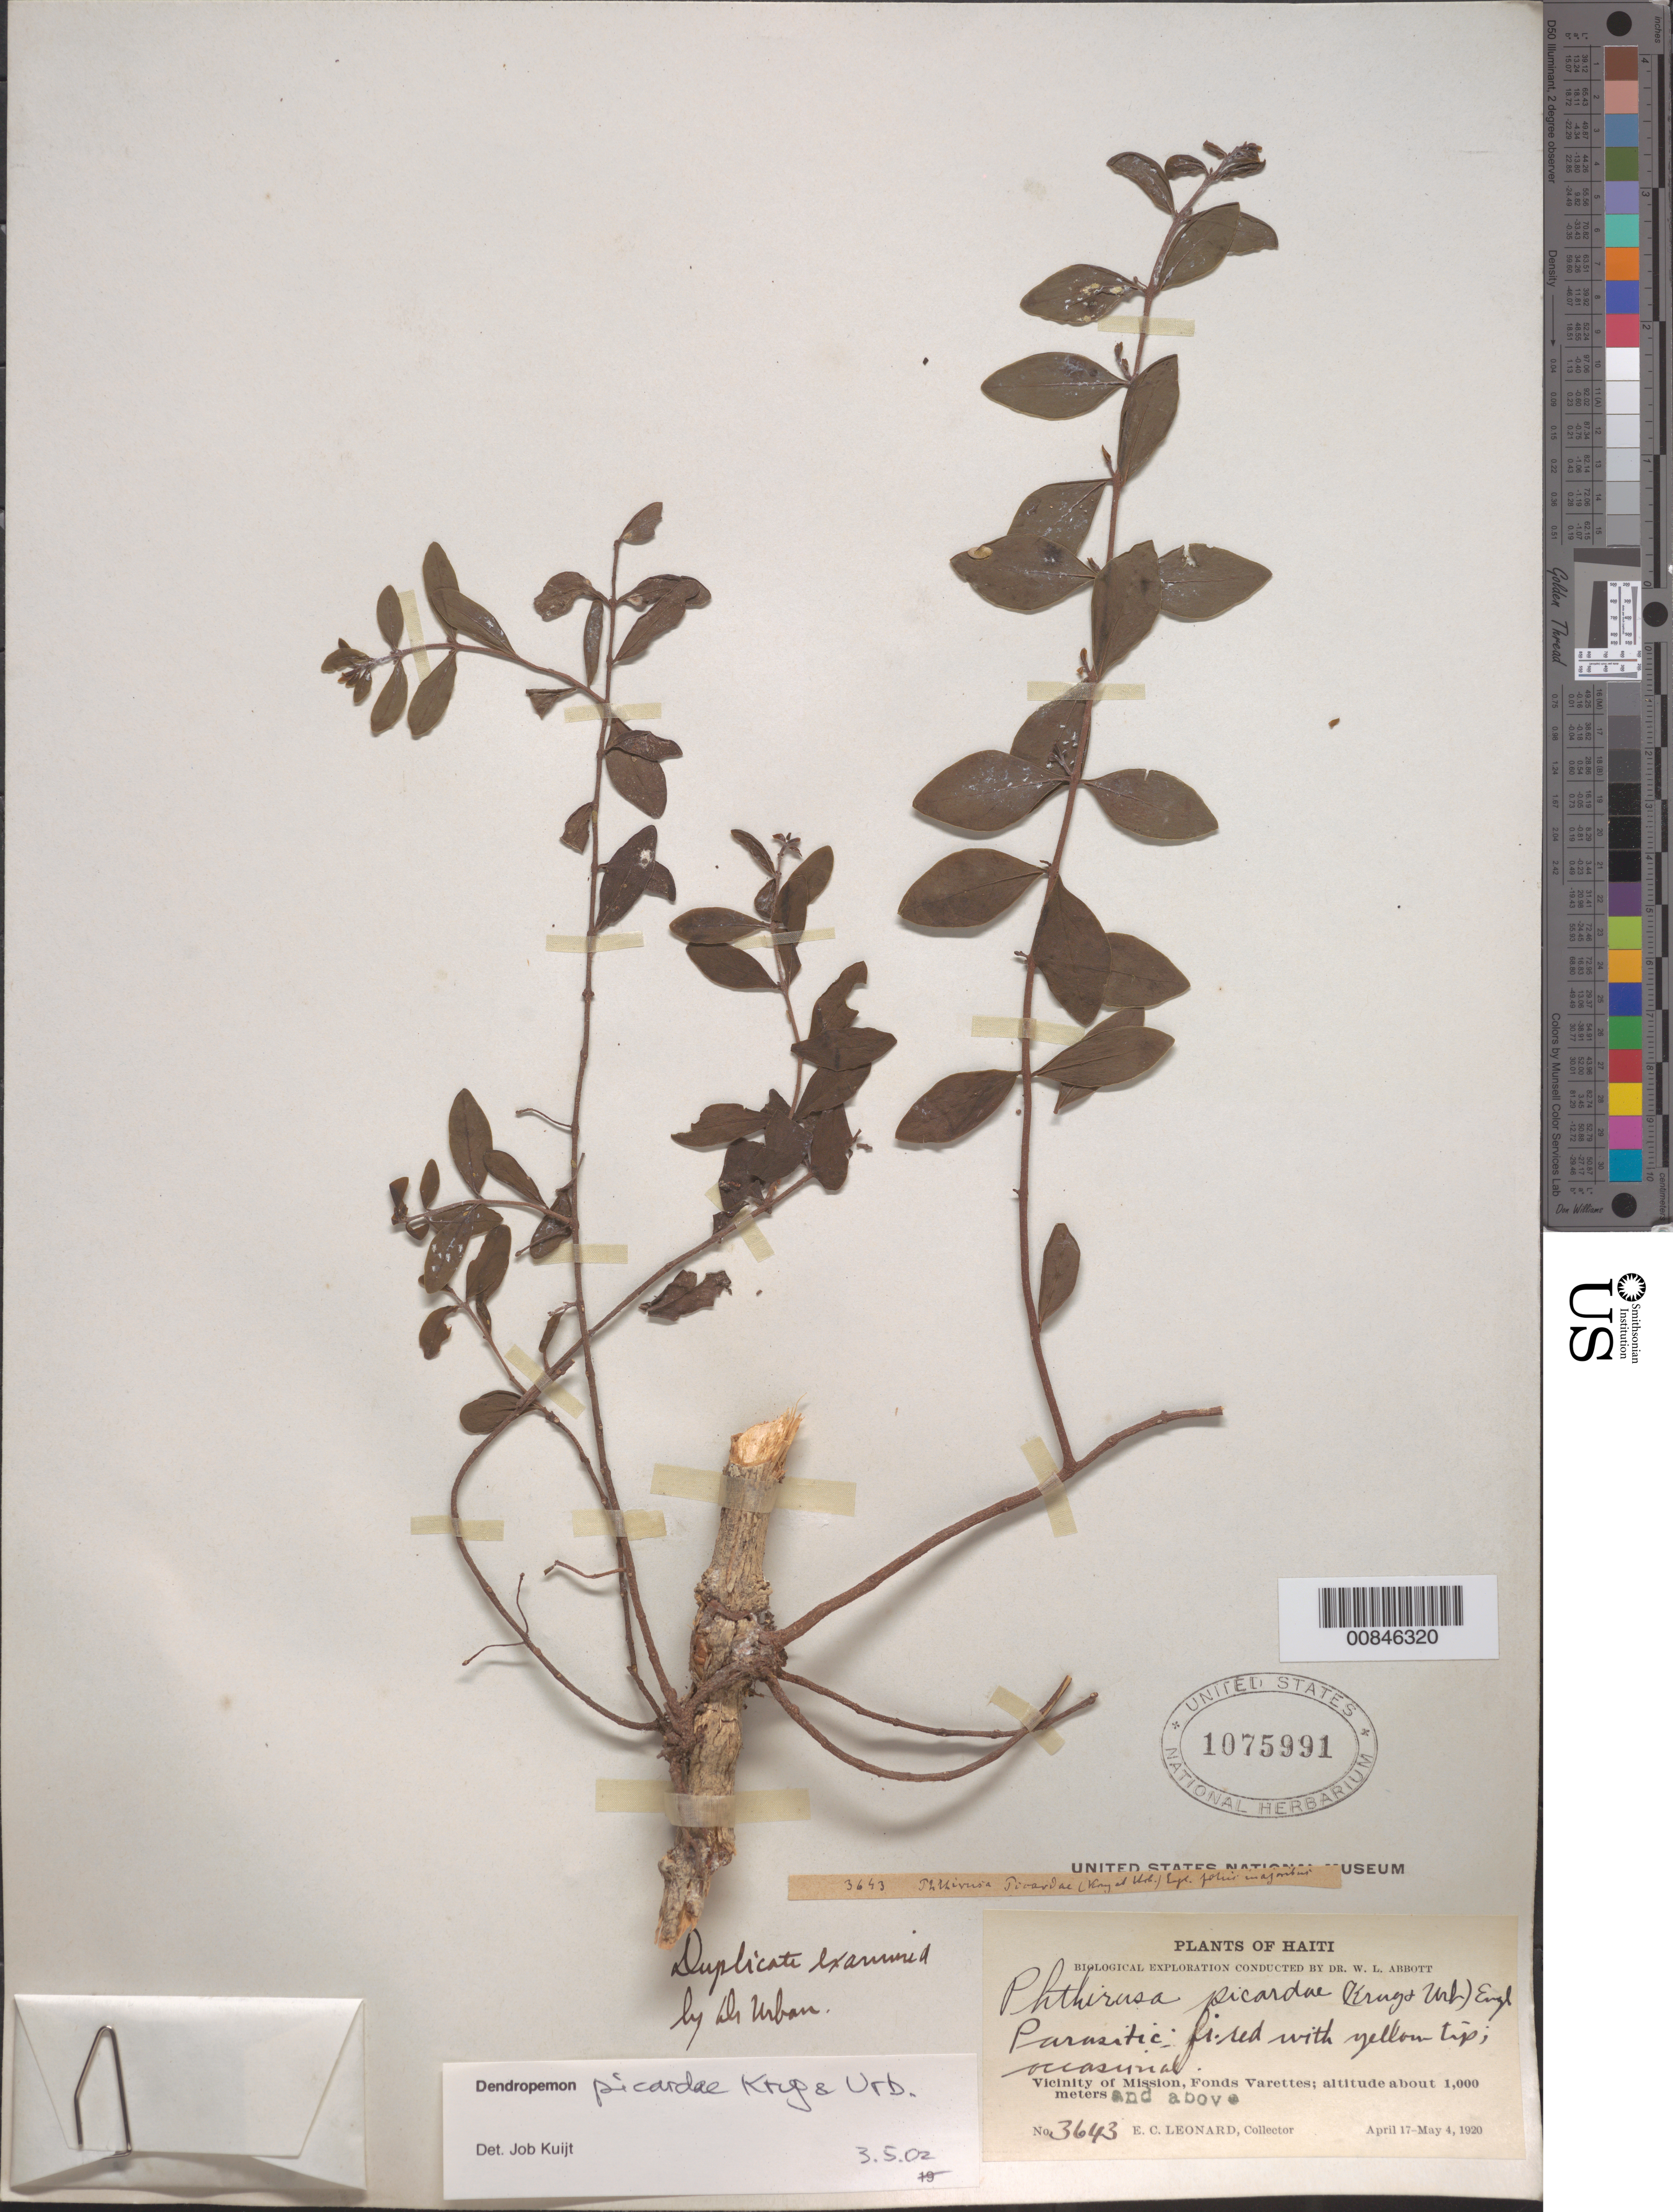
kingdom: Plantae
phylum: Tracheophyta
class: Magnoliopsida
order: Santalales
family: Loranthaceae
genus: Dendropemon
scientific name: Dendropemon picardae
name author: Krug & Urb.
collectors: E. C. Leonard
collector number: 3643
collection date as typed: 17 Apr 1920 to 04 May 1920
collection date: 1920-04-17/1920-05-04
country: Haiti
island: Hispaniola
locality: Vicinity of Mission, Fonds Varettes.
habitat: Parasitic.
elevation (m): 1000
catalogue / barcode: US 1075991